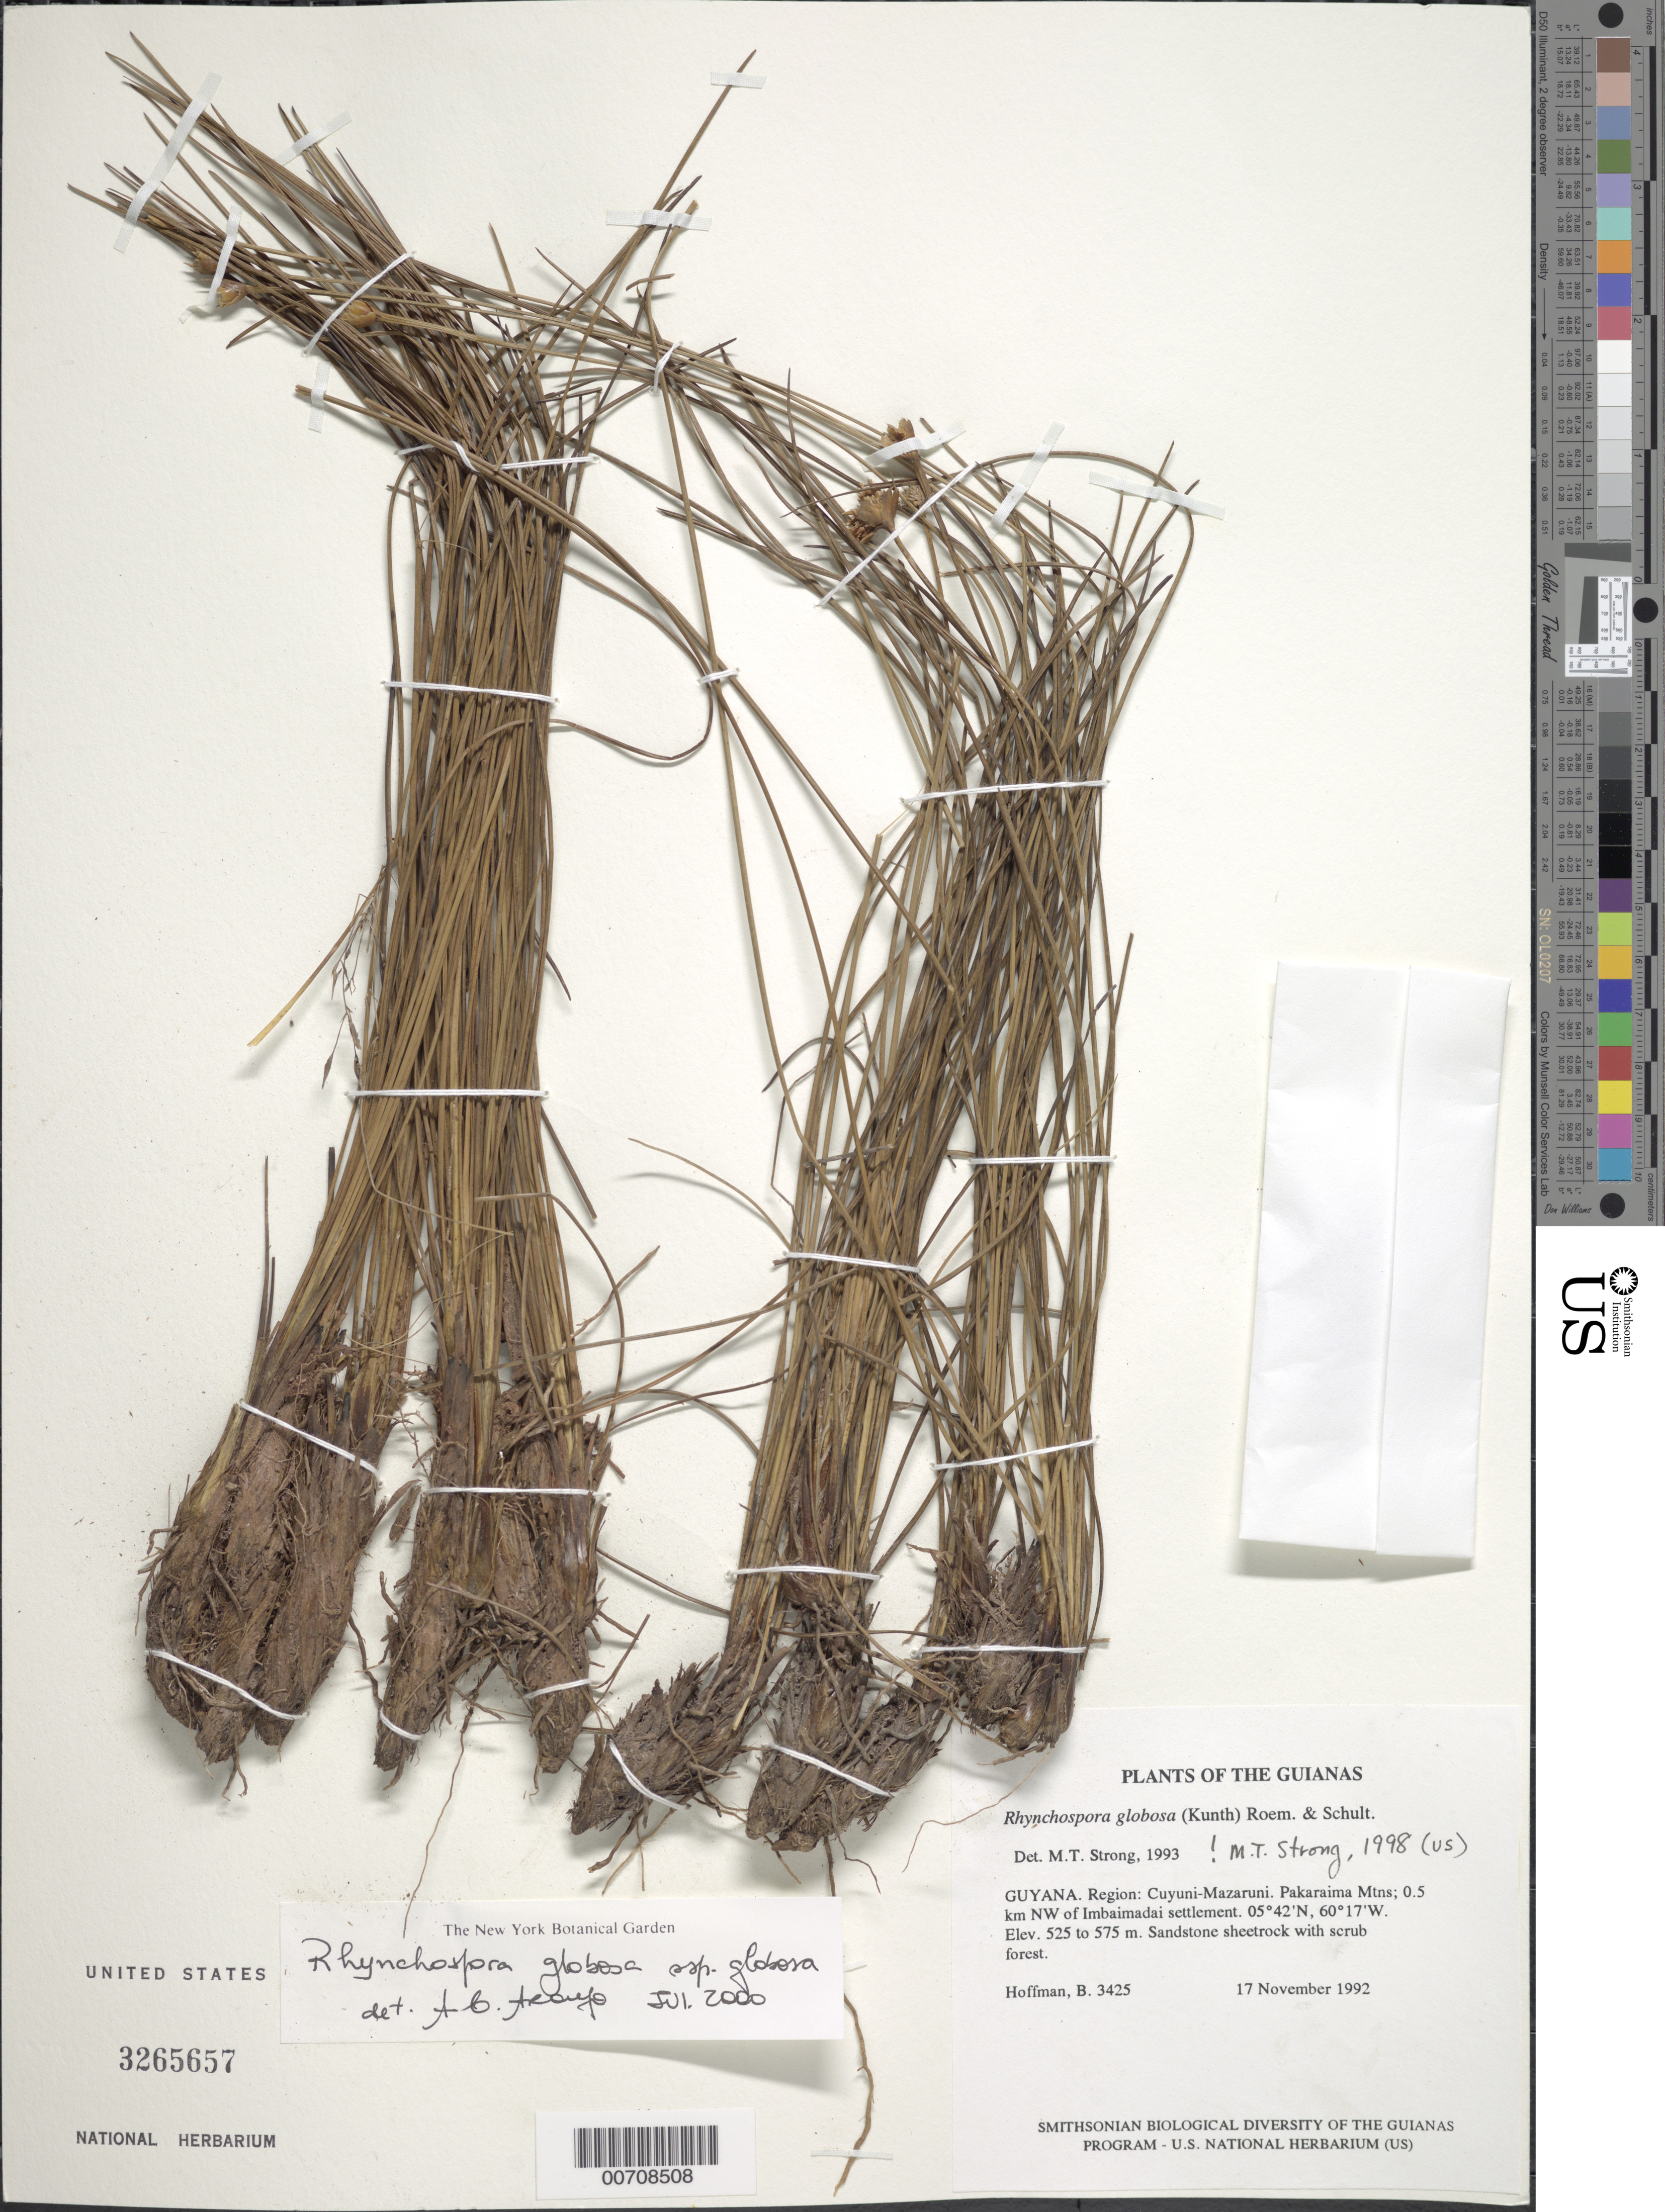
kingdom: Plantae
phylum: Tracheophyta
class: Liliopsida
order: Poales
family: Cyperaceae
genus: Rhynchospora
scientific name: Rhynchospora globosa subsp. globosa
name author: (Kunth) Roem. & Schult.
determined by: Araújo, A. C.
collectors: B. Hoffman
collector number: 3425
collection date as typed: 17 November 1992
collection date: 1992-11-17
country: Guyana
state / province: Cuyuni-Mazaruni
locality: Pakaraima Mountains; 0.5 km NW of Imbaimadai settlement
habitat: Sandstone sheetrock with scrub forest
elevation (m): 525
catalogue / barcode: US 3265657